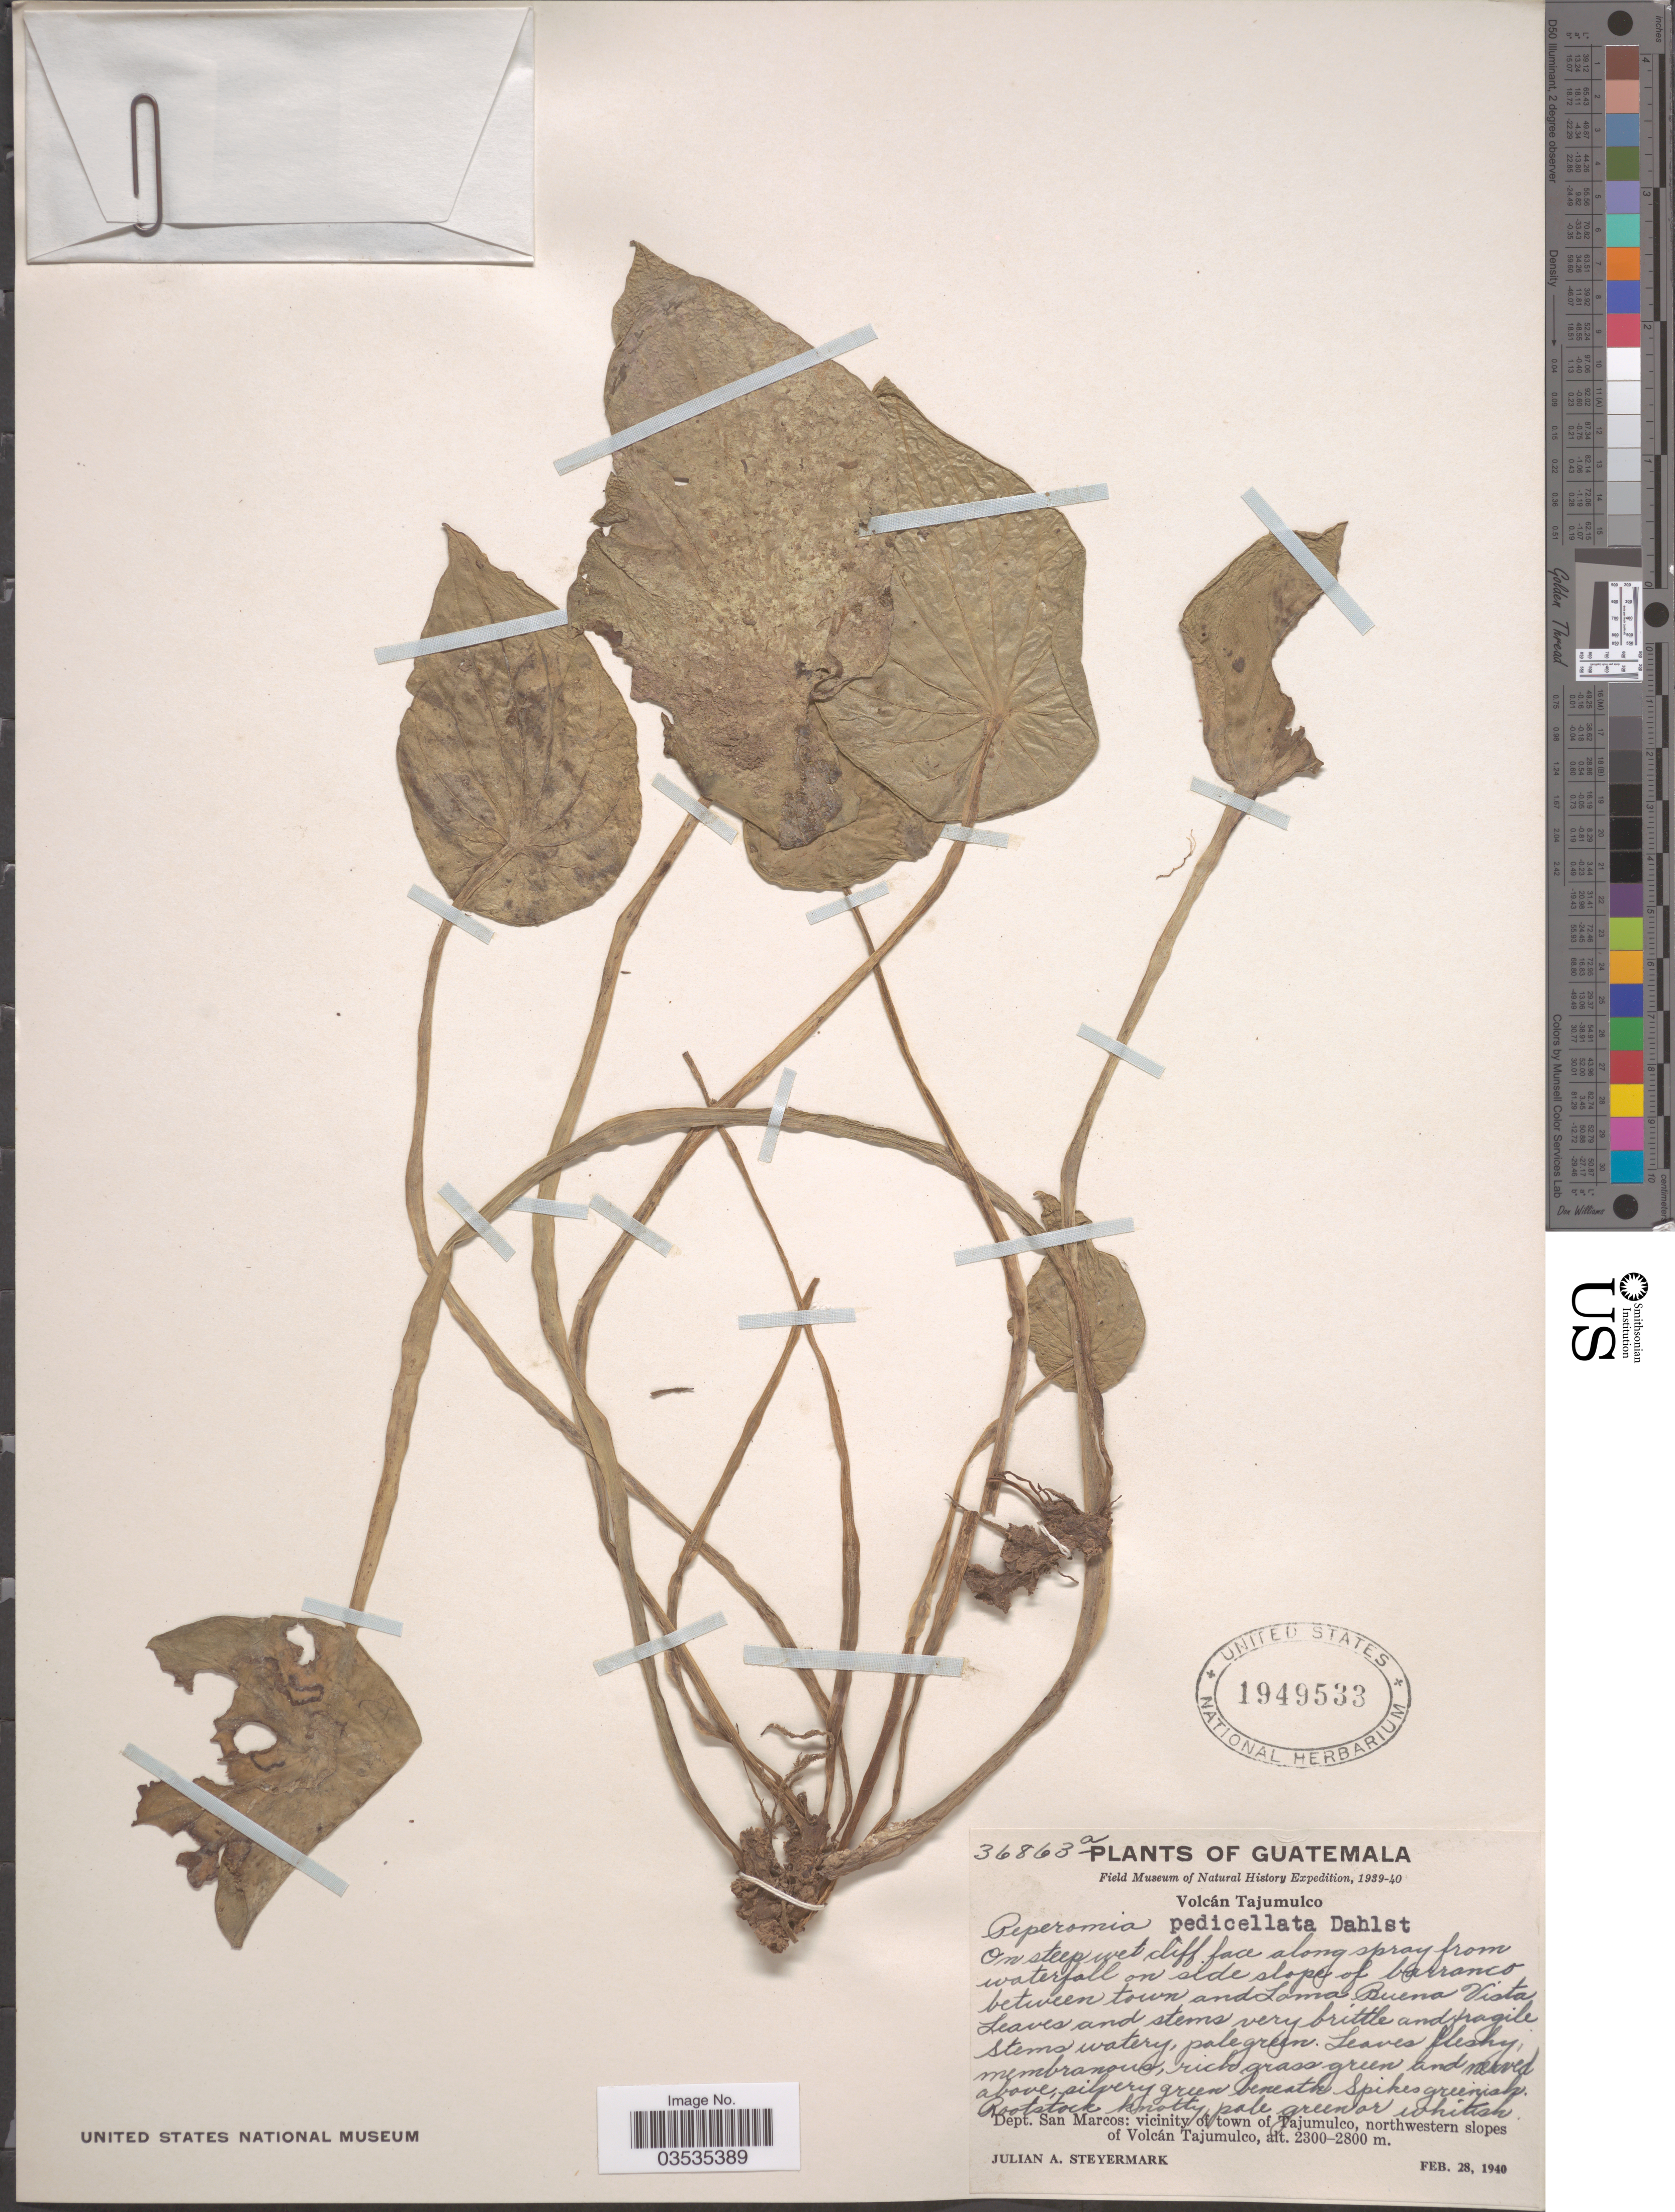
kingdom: Plantae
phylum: Tracheophyta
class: Magnoliopsida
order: Piperales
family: Piperaceae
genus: Peperomia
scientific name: Peperomia pedicellata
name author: Dahlst.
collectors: J. Steyermark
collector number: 36863a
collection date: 1940-02-28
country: Guatemala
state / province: San Marcos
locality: Volcán Tajumulco. Dept. San Marcos: vicinity of town of Tajumulco, northwestern slopes of Volcán Tajumulco.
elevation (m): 2300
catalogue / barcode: US 1949533